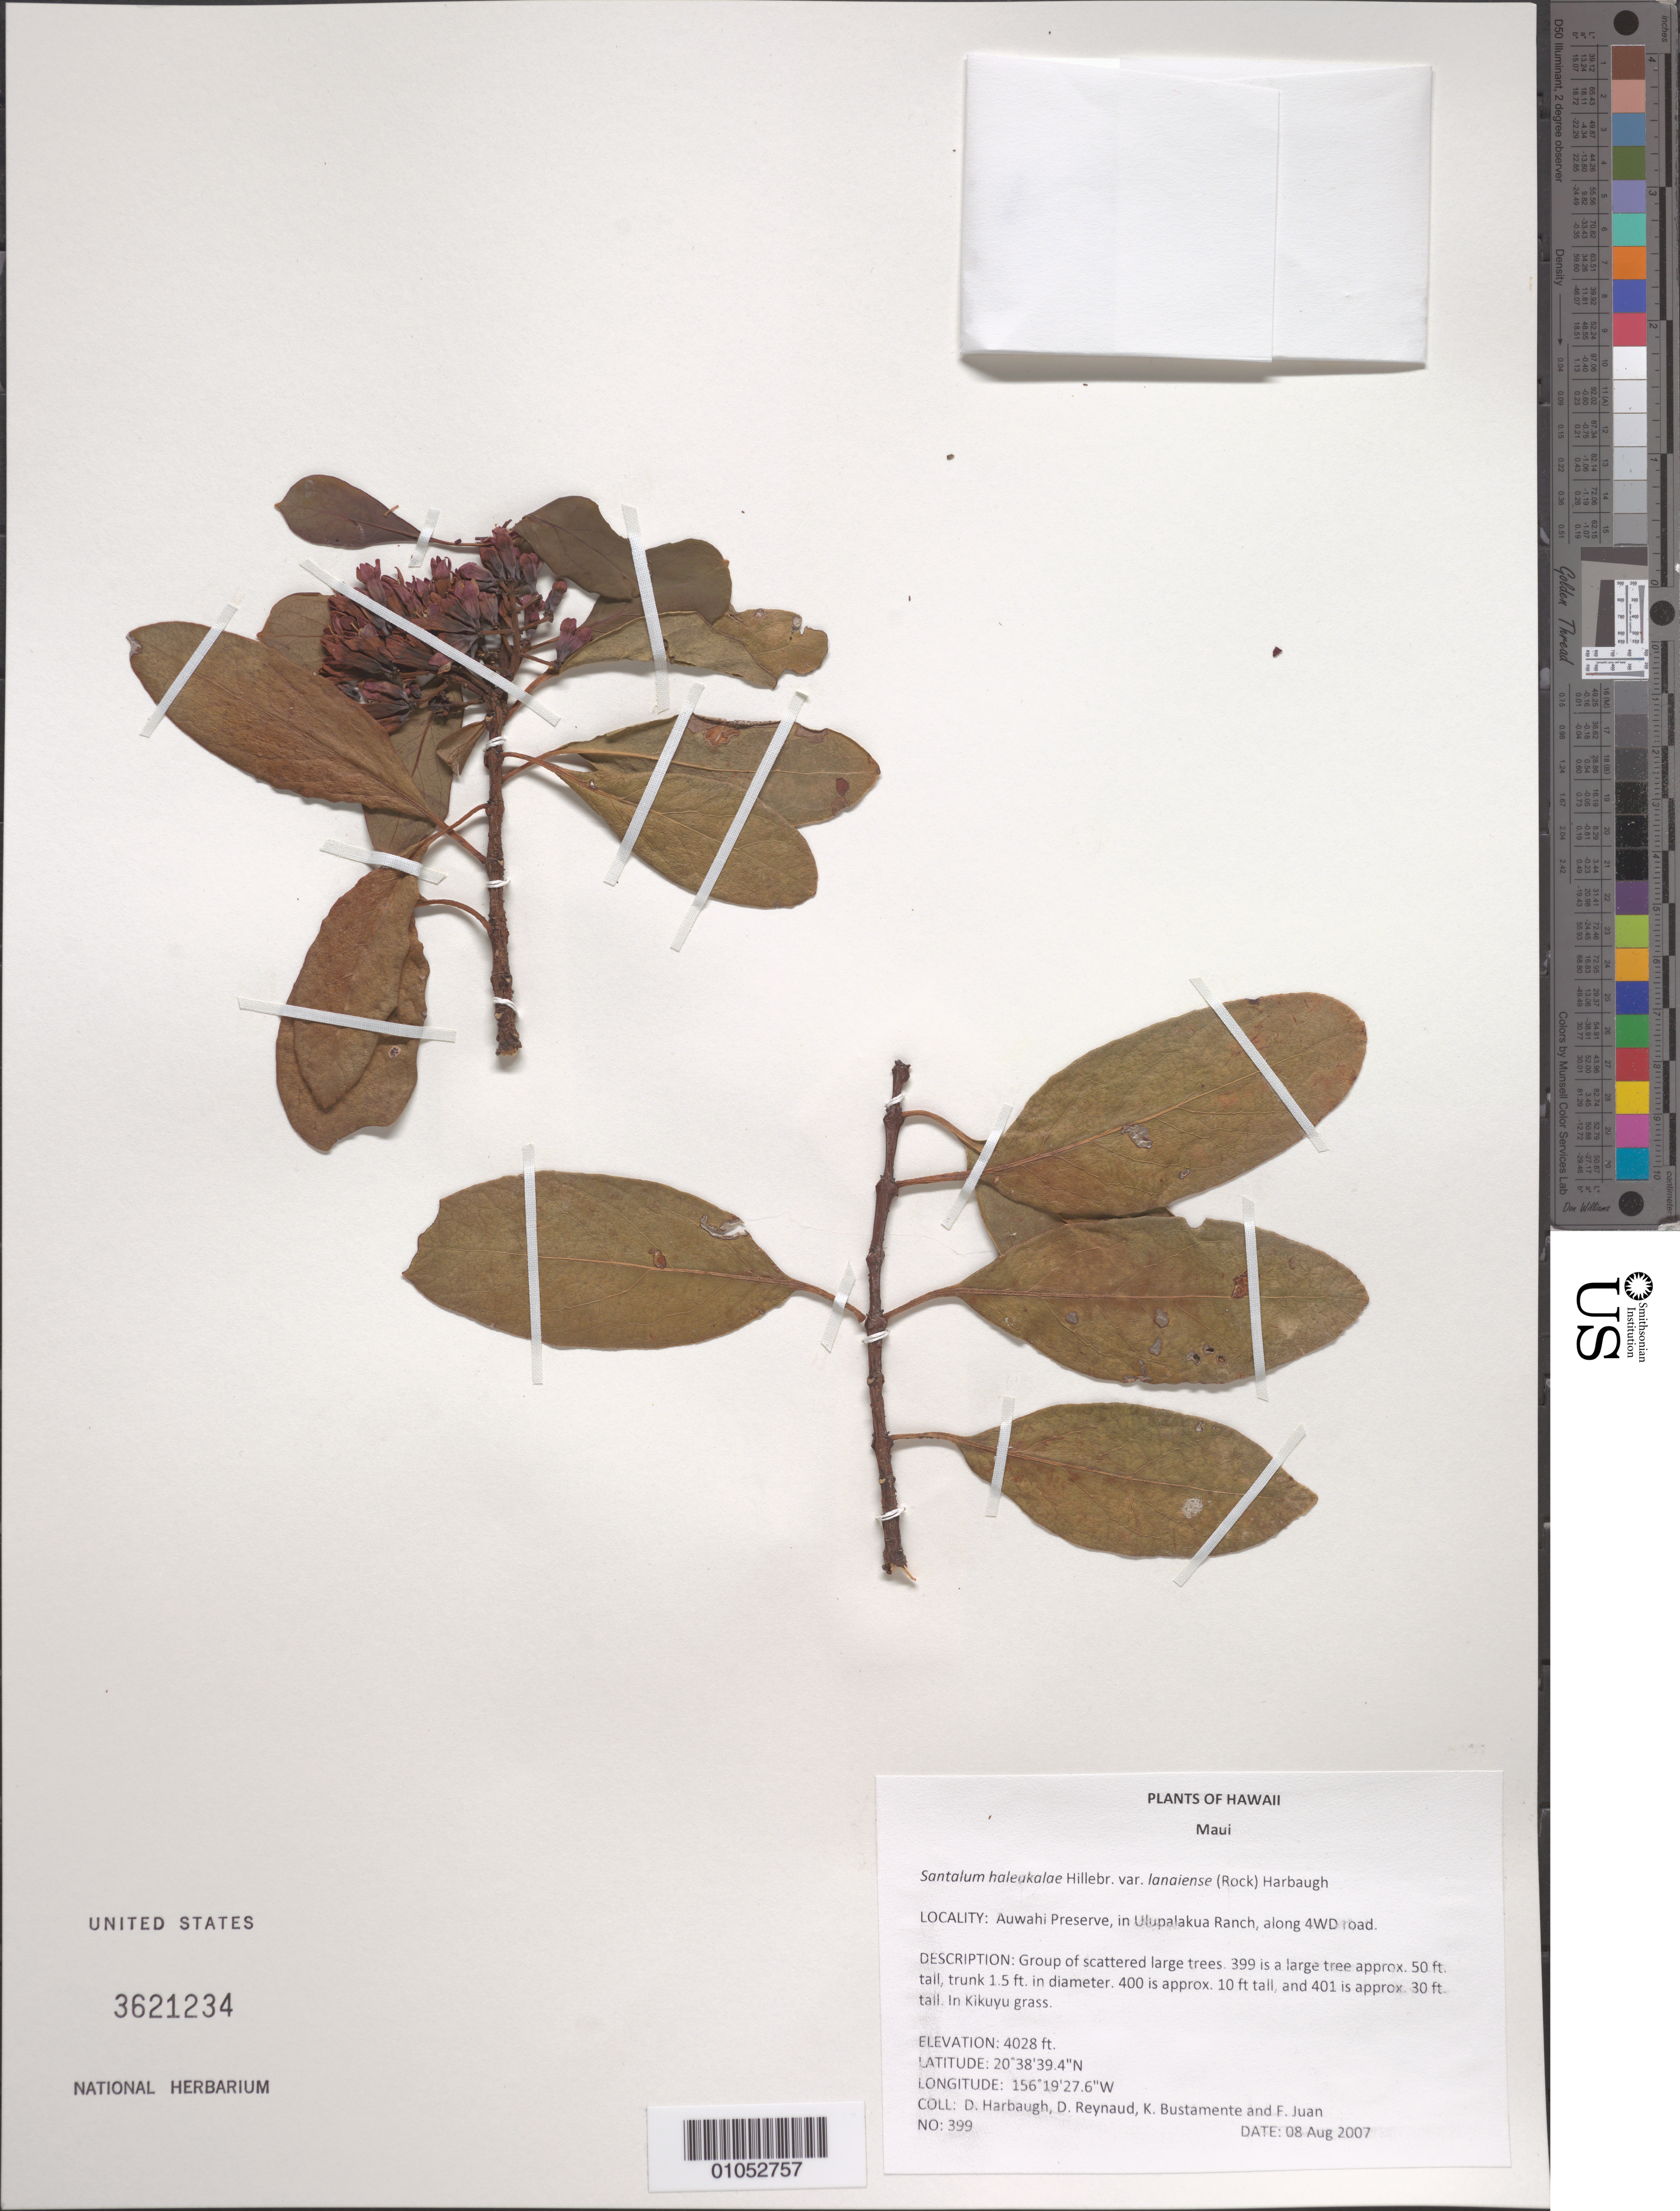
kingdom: Plantae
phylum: Tracheophyta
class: Magnoliopsida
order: Santalales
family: Santalaceae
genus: Santalum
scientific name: Santalum haleakalae var. lanaiense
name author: (Rock) Harbaugh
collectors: D. Harbaugh, D. Reynaud, K. M. Bustamente & F. Juan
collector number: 399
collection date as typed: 8 Aug 2007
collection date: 2007-08-08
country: United States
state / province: Hawaii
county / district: Maui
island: Maui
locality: Auwahi Preserve, in Ulupalakua Ranch, along 4WD road.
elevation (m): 1228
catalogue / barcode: US 3621234